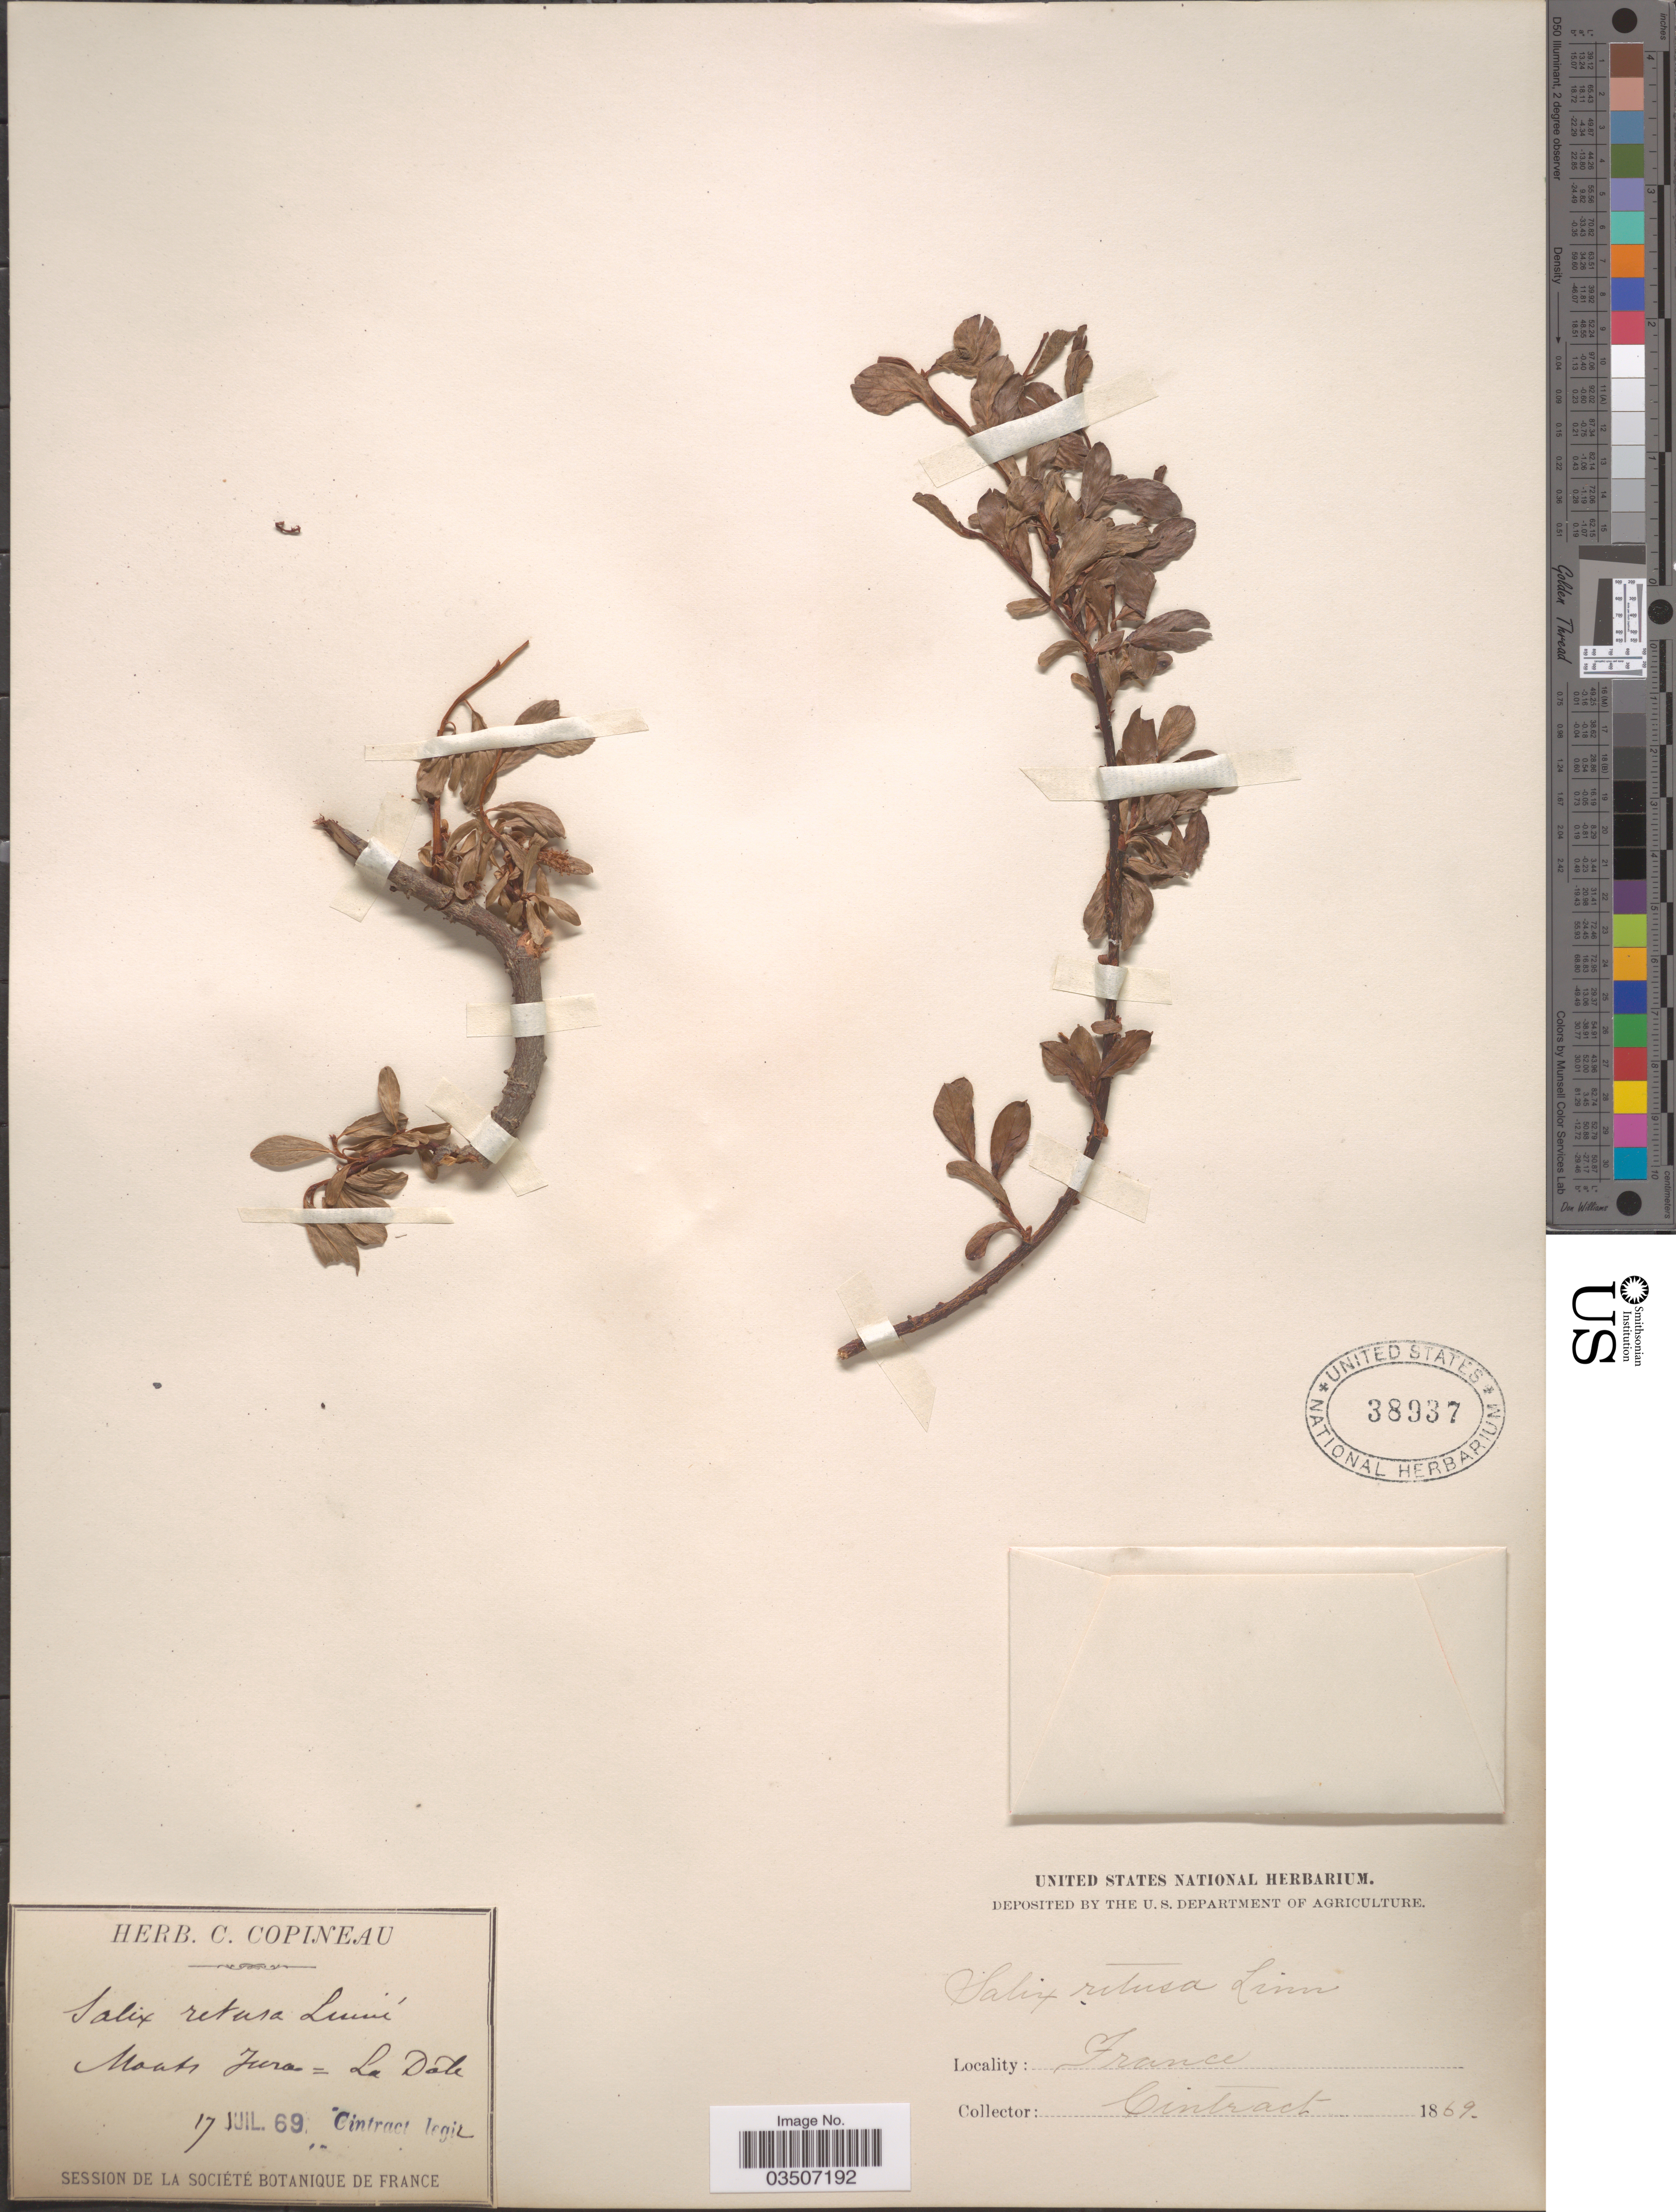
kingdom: Plantae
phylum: Tracheophyta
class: Magnoliopsida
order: Malpighiales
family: Salicaceae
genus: Salix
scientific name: Salix retusa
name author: L.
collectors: Cintract, --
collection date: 1869-07-17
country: France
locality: Monts Jura, La Dole.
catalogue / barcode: US 38937